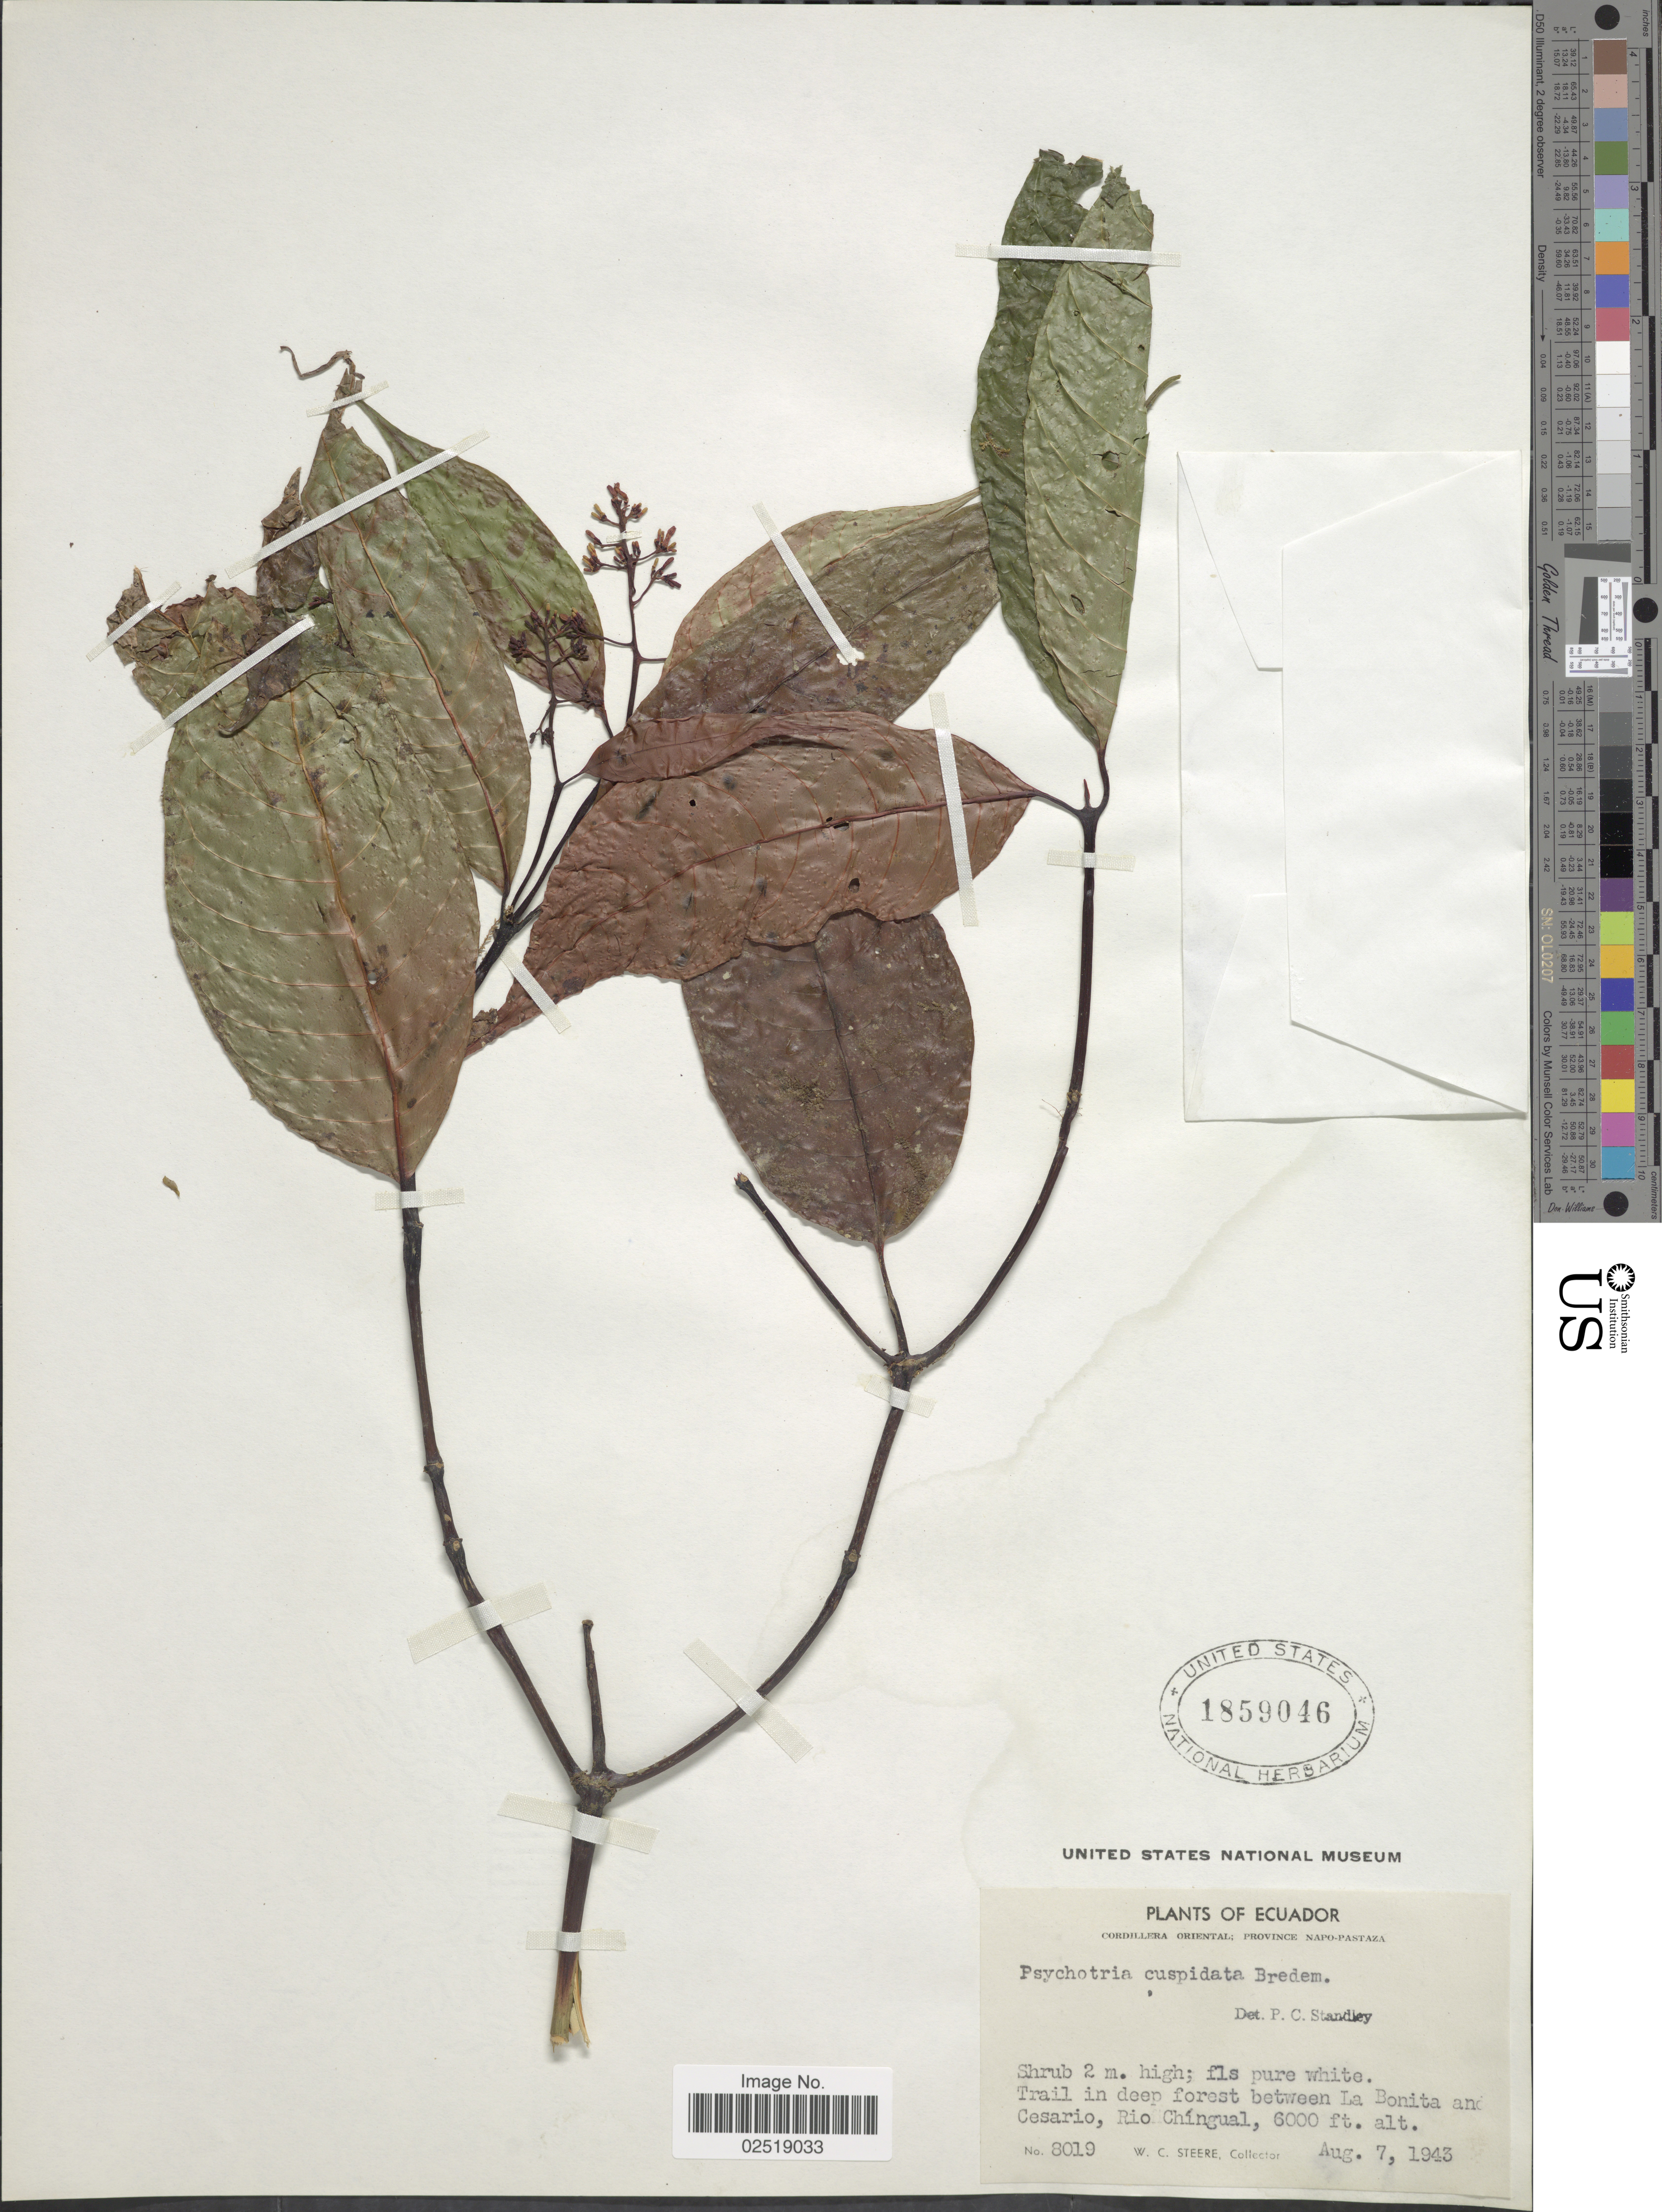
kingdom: Plantae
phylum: Tracheophyta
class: Magnoliopsida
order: Gentianales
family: Rubiaceae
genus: Psychotria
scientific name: Psychotria cuspidata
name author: Bredem. ex Schult.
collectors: W. C. Steere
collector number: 8019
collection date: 1943-08-07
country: Ecuador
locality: Cordillera Oriental: Province Napo-Pastaza. Trail in deep forest between La Bonita and Cesario, Rio Chingual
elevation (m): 1829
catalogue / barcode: US 1859046